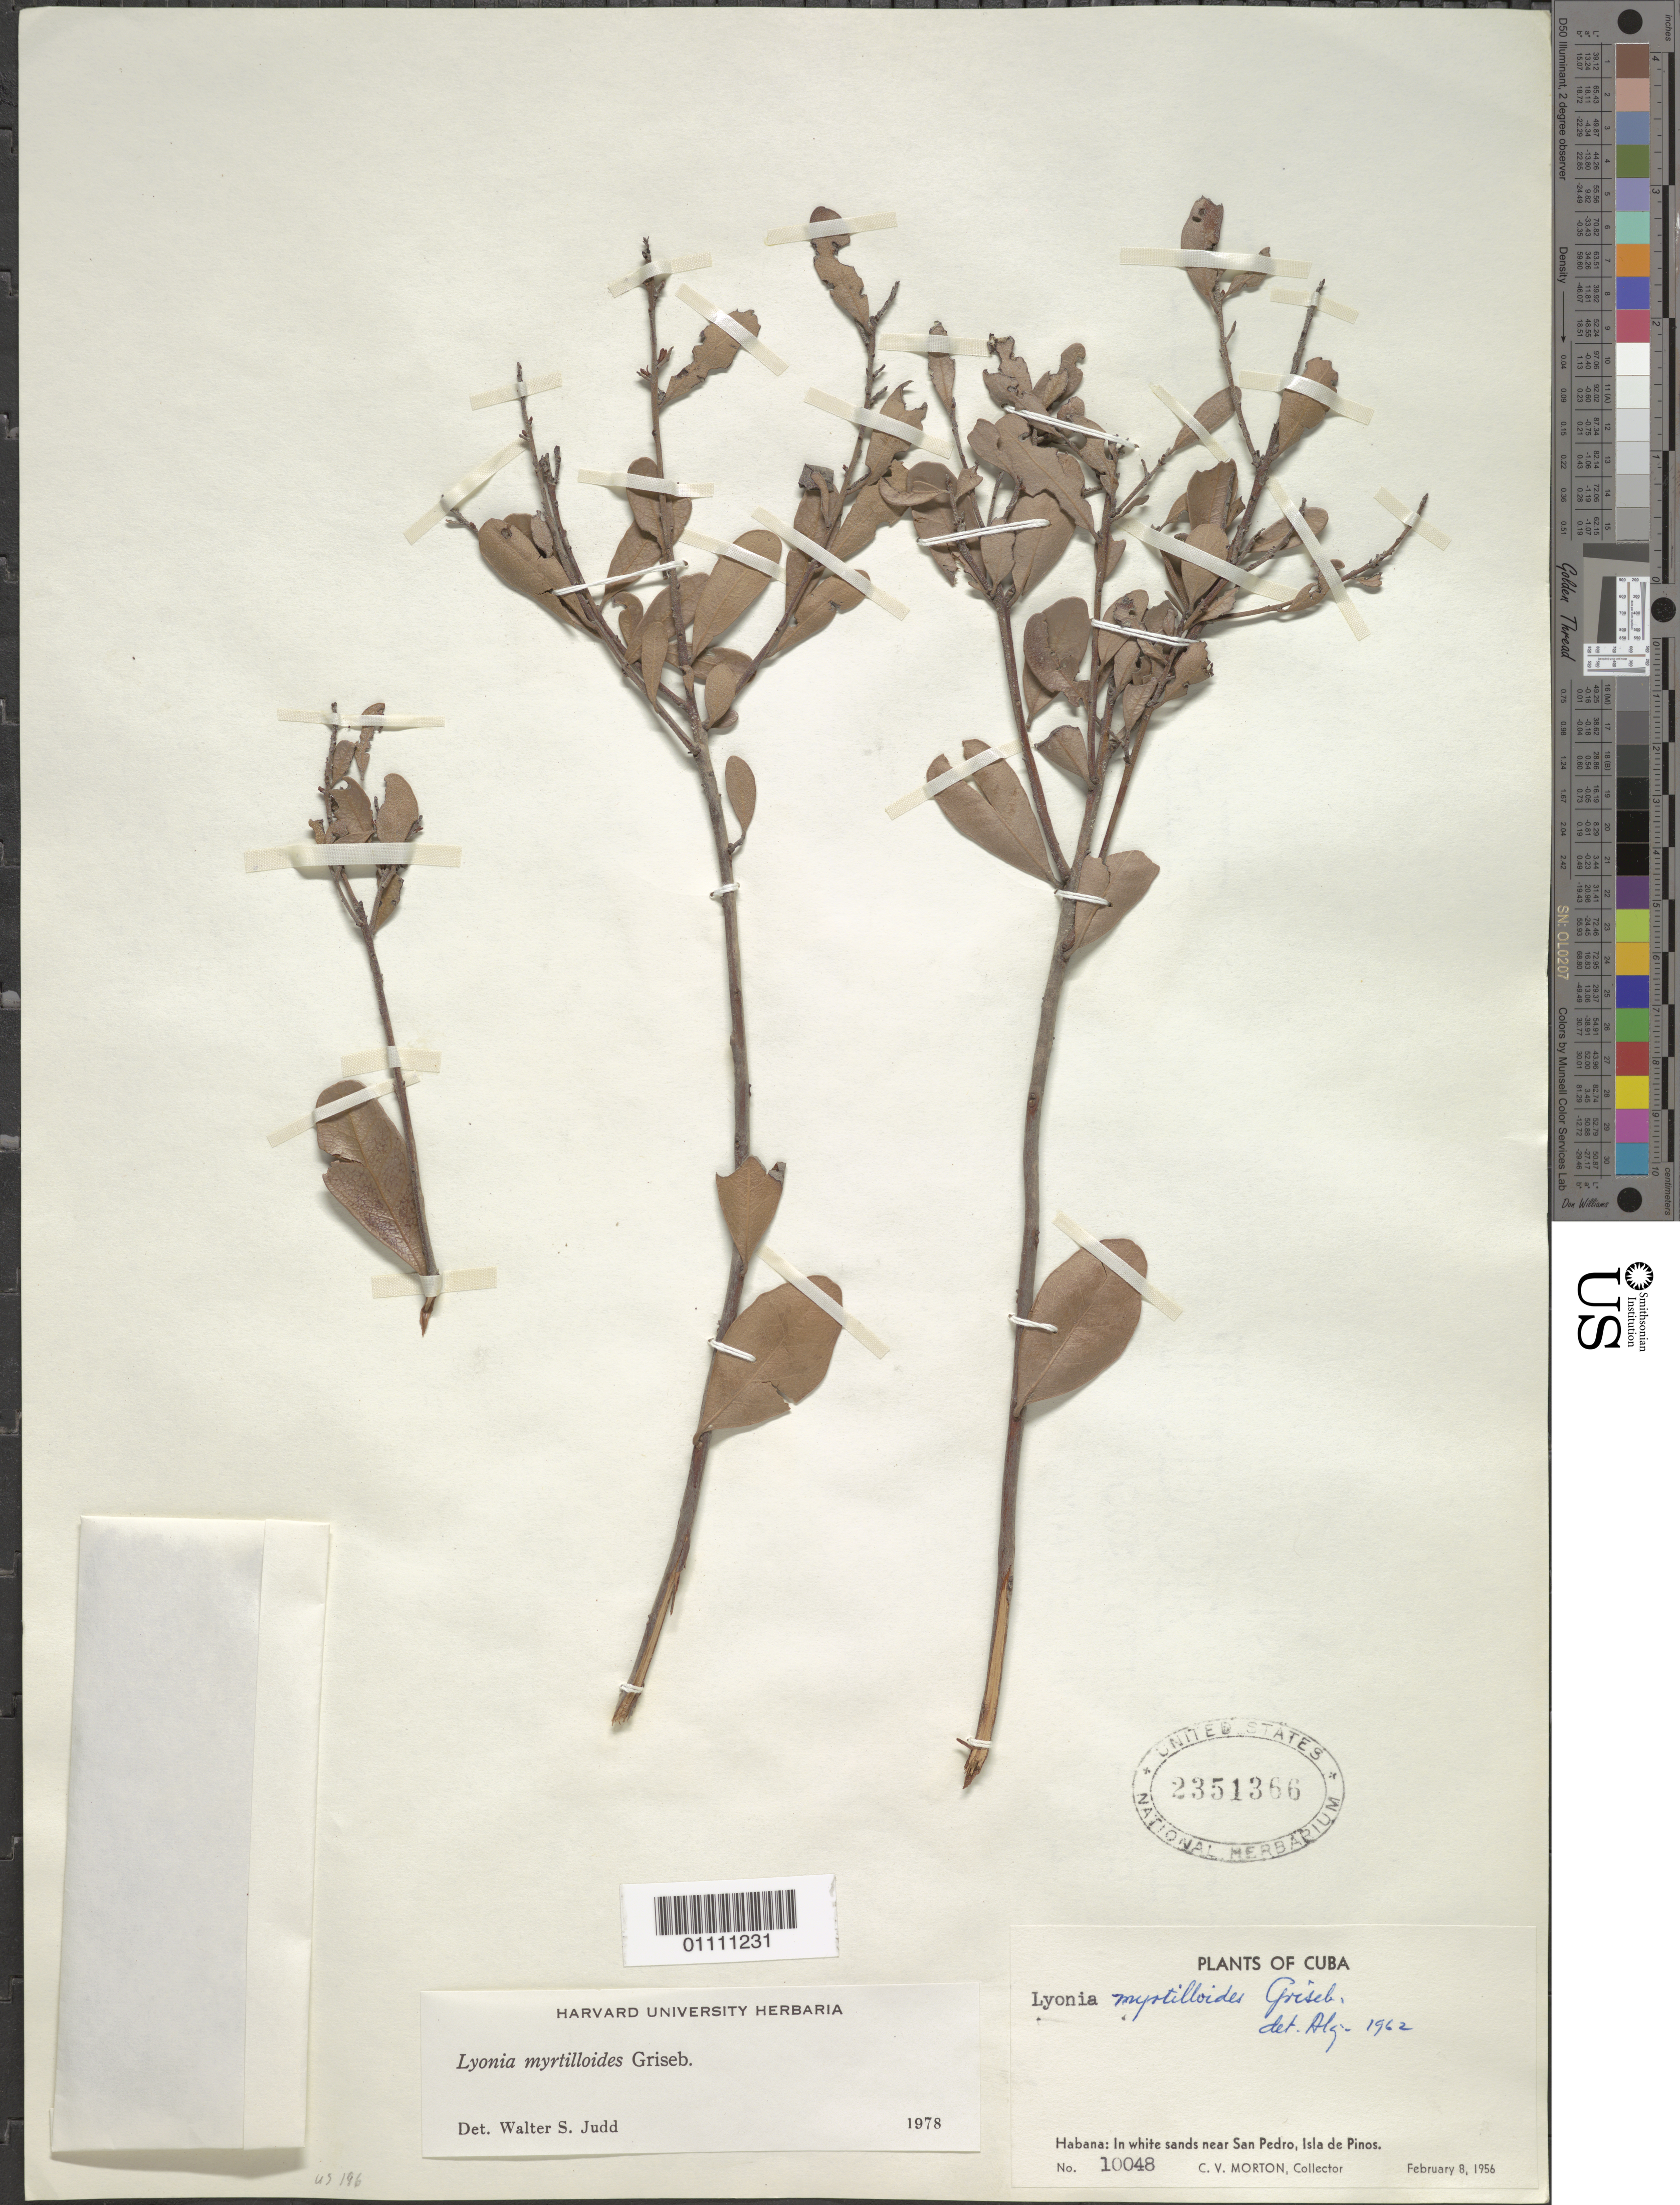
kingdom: Plantae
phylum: Tracheophyta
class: Magnoliopsida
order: Ericales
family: Ericaceae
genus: Lyonia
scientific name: Lyonia myrtilloides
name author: Griseb.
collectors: C. V. Morton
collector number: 10048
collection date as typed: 08 Feb 1956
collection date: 1956-02-08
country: Cuba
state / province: Isla de La Juventud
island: Isla de la Juventud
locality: Isle of Pines, near San Pedro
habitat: In white sand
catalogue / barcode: US 2351366